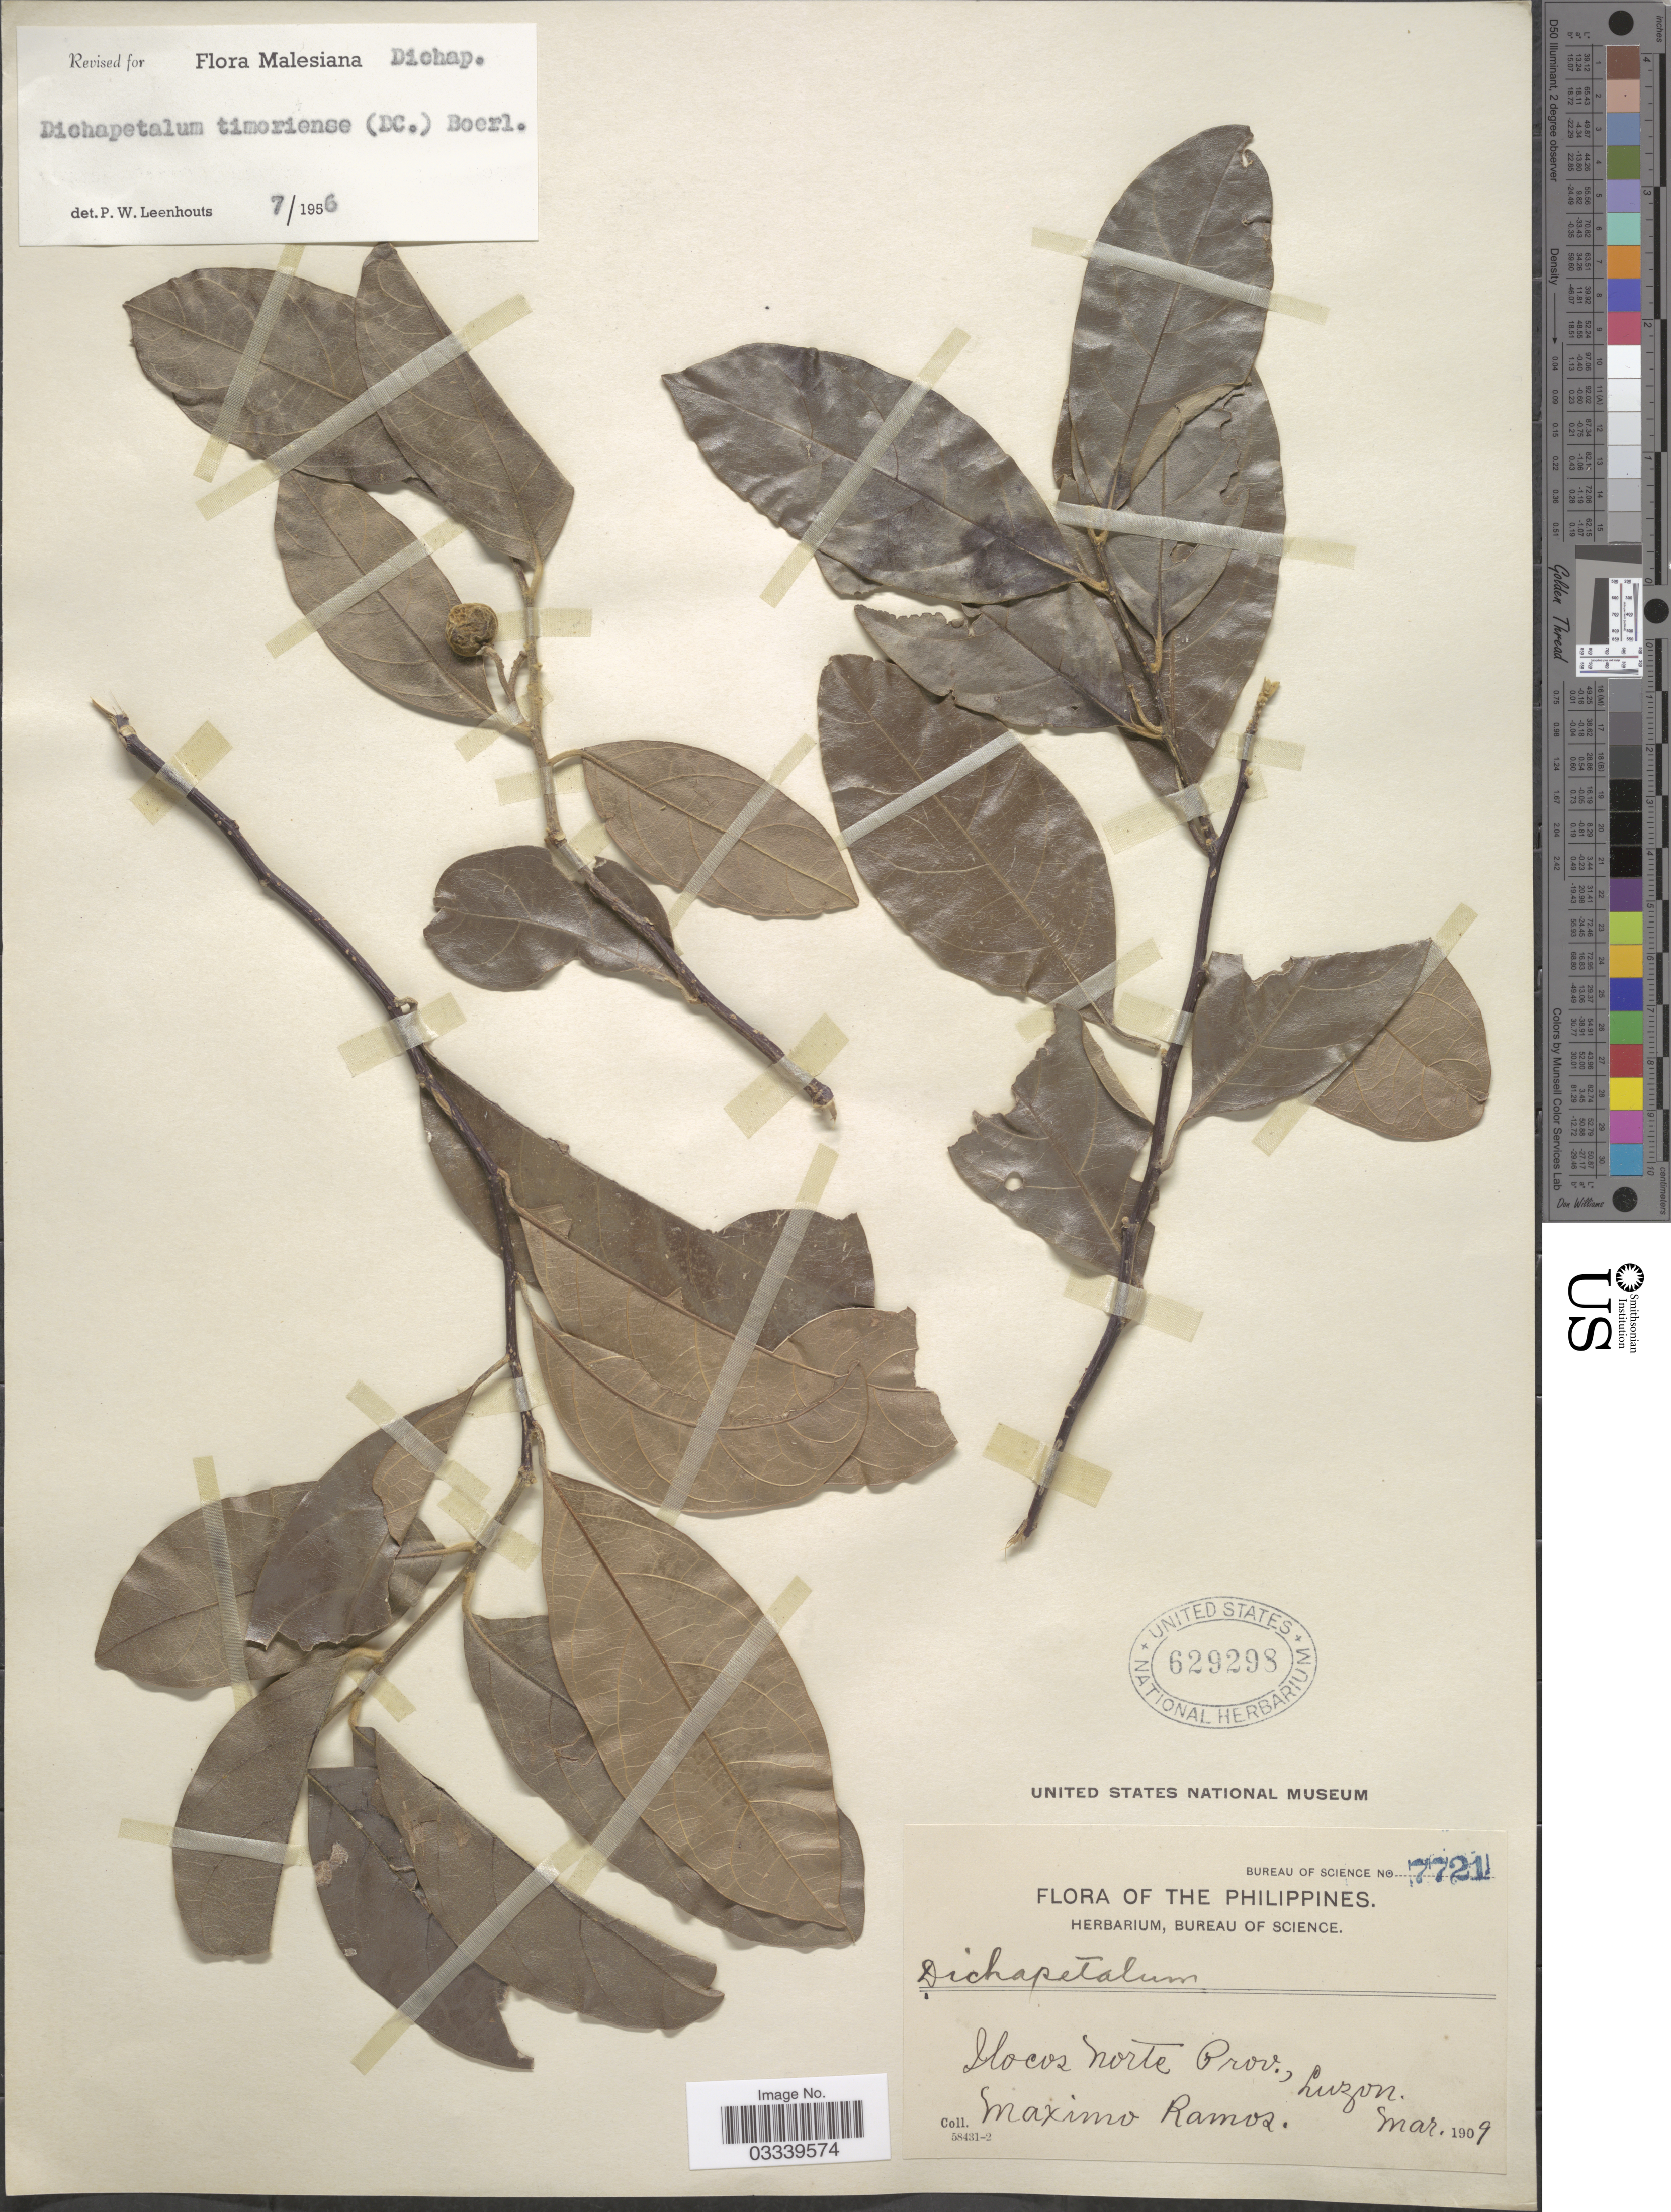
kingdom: Plantae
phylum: Tracheophyta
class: Magnoliopsida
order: Malpighiales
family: Dichapetalaceae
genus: Dichapetalum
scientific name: Dichapetalum timoriense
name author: (DC.) Boerl.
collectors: M. Ramos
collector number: Bureau of Science 7721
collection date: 1909-03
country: Philippines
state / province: Ilocos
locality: Ilocos Norte Prov., Luzon.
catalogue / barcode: US 629298